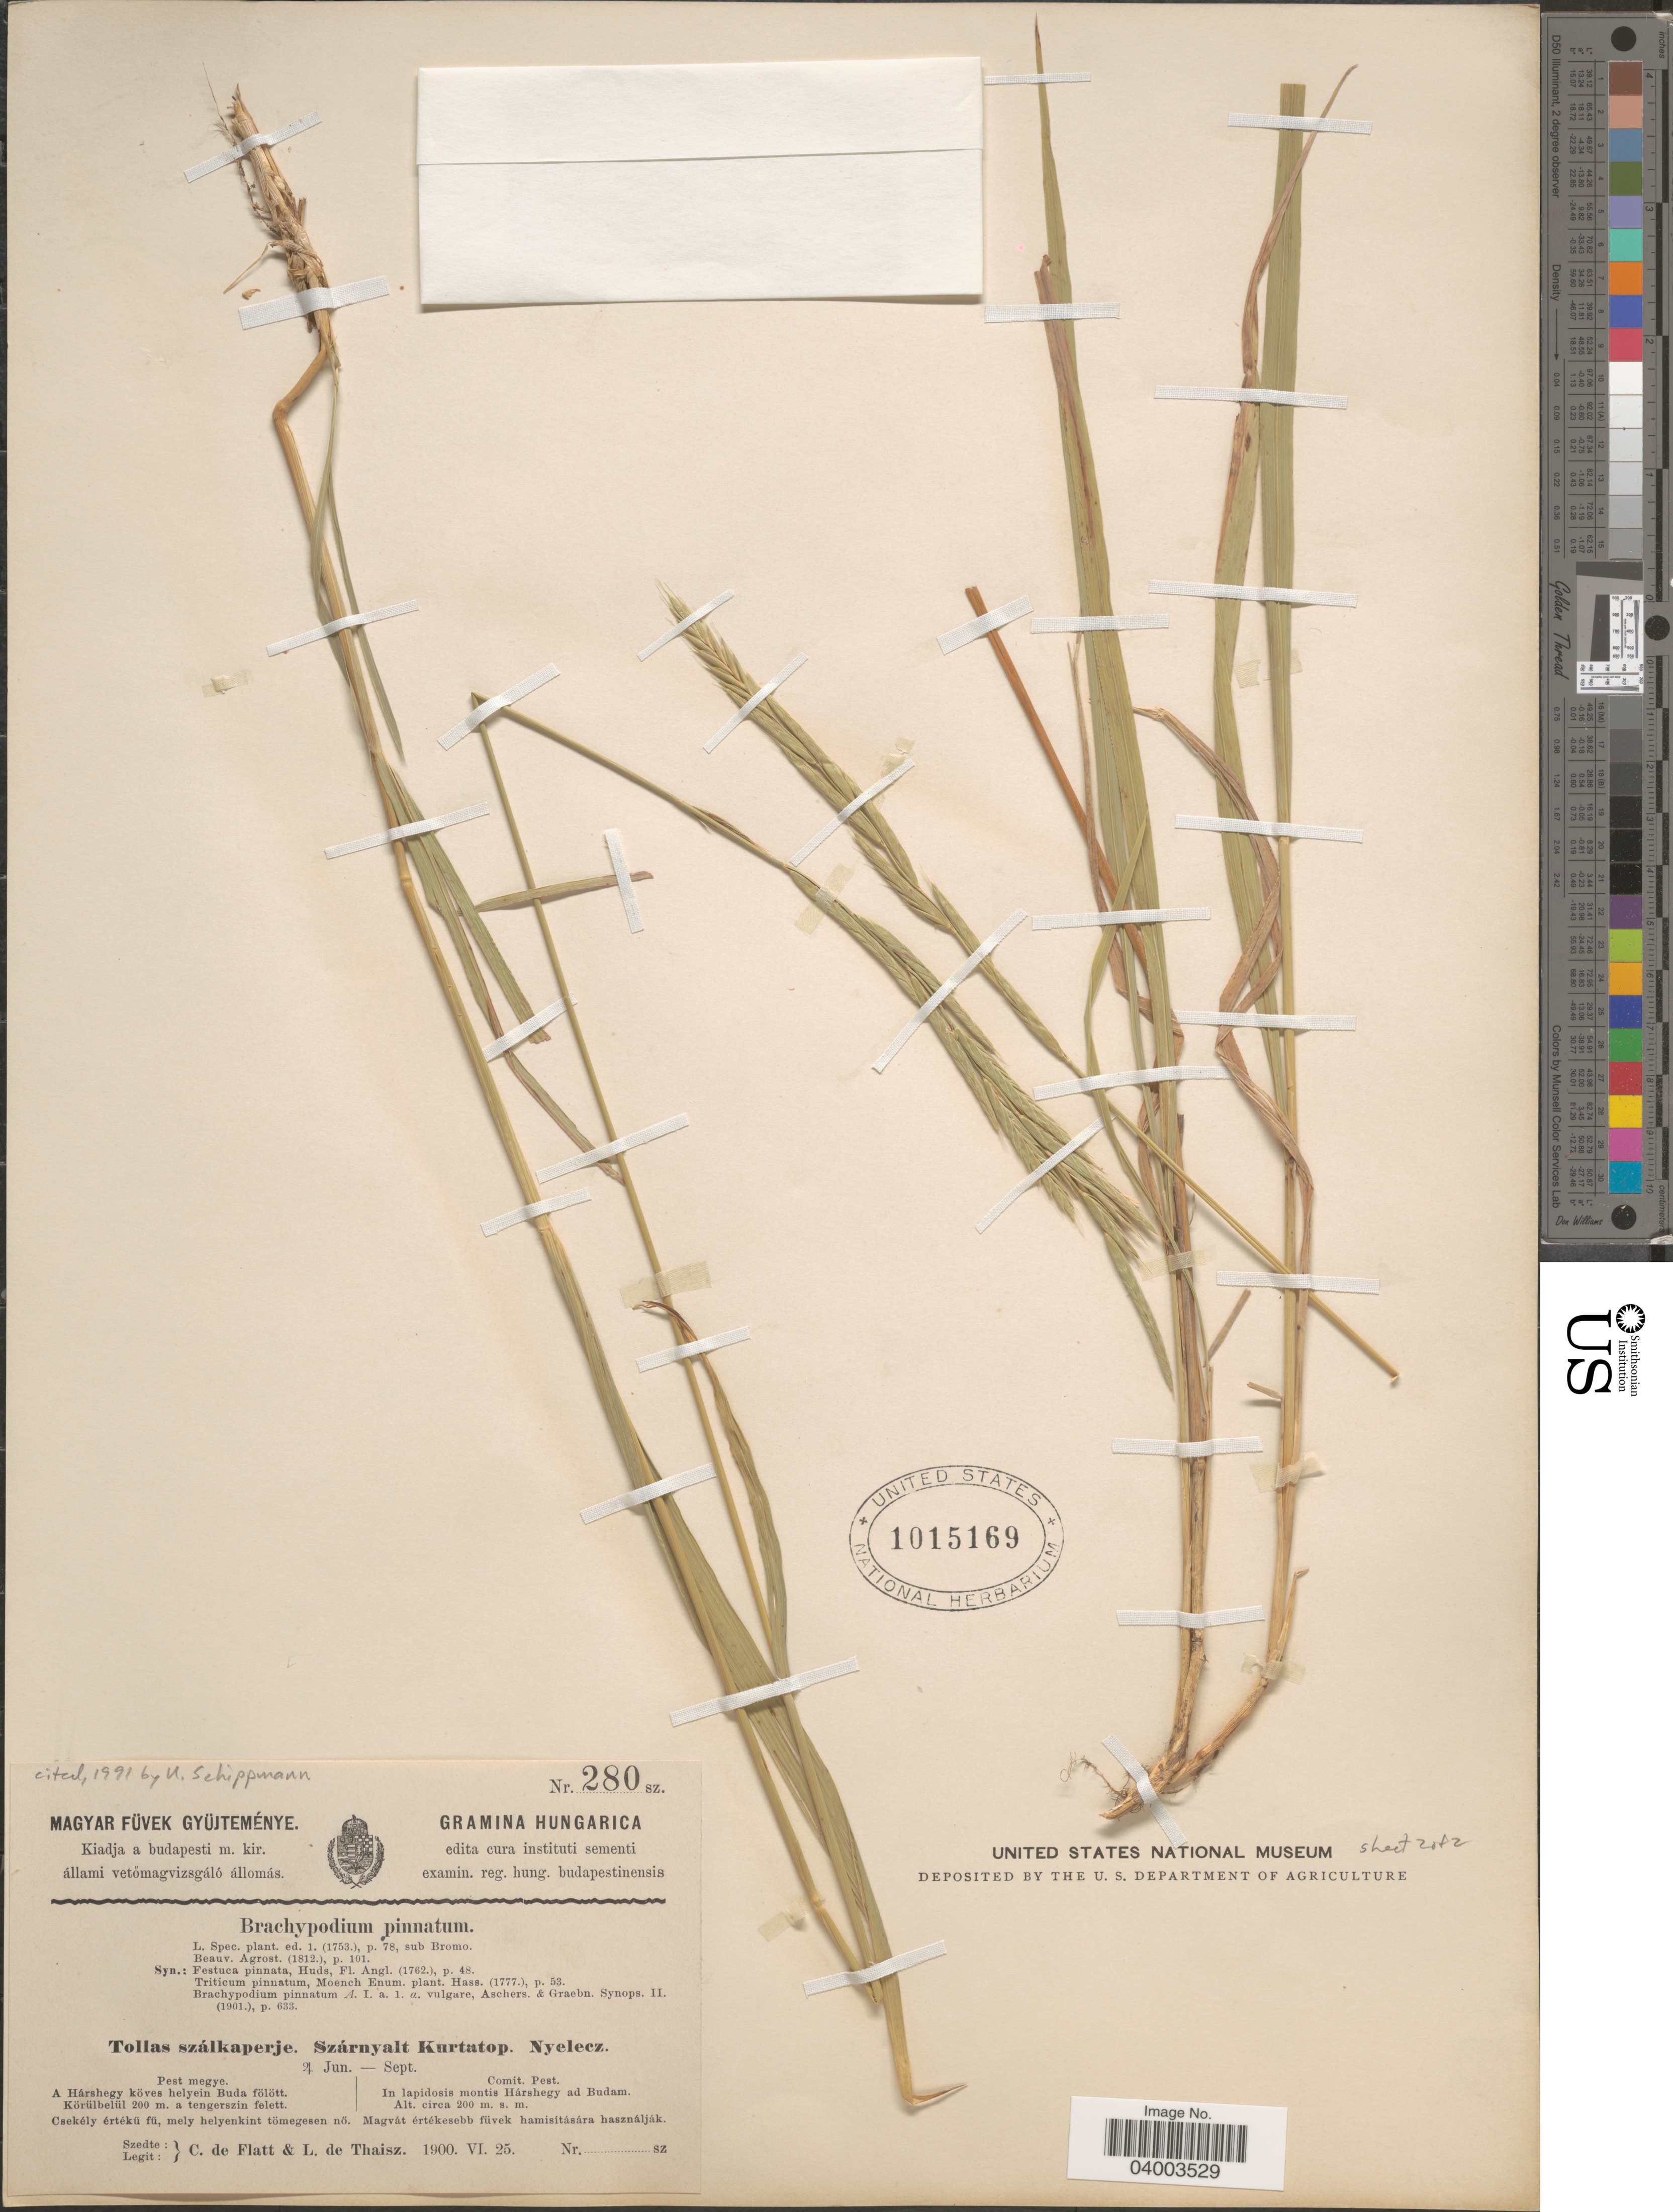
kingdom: Plantae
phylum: Tracheophyta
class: Liliopsida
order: Poales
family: Poaceae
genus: Brachypodium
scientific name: Brachypodium pinnatum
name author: (L.) P. Beauv.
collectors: C. de Flatt & L. Thaisz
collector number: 280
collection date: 1900-06-25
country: Hungary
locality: Comit. Pest. In lapidosis montis Hárshegy ad Budam.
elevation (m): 200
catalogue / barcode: US 1015169